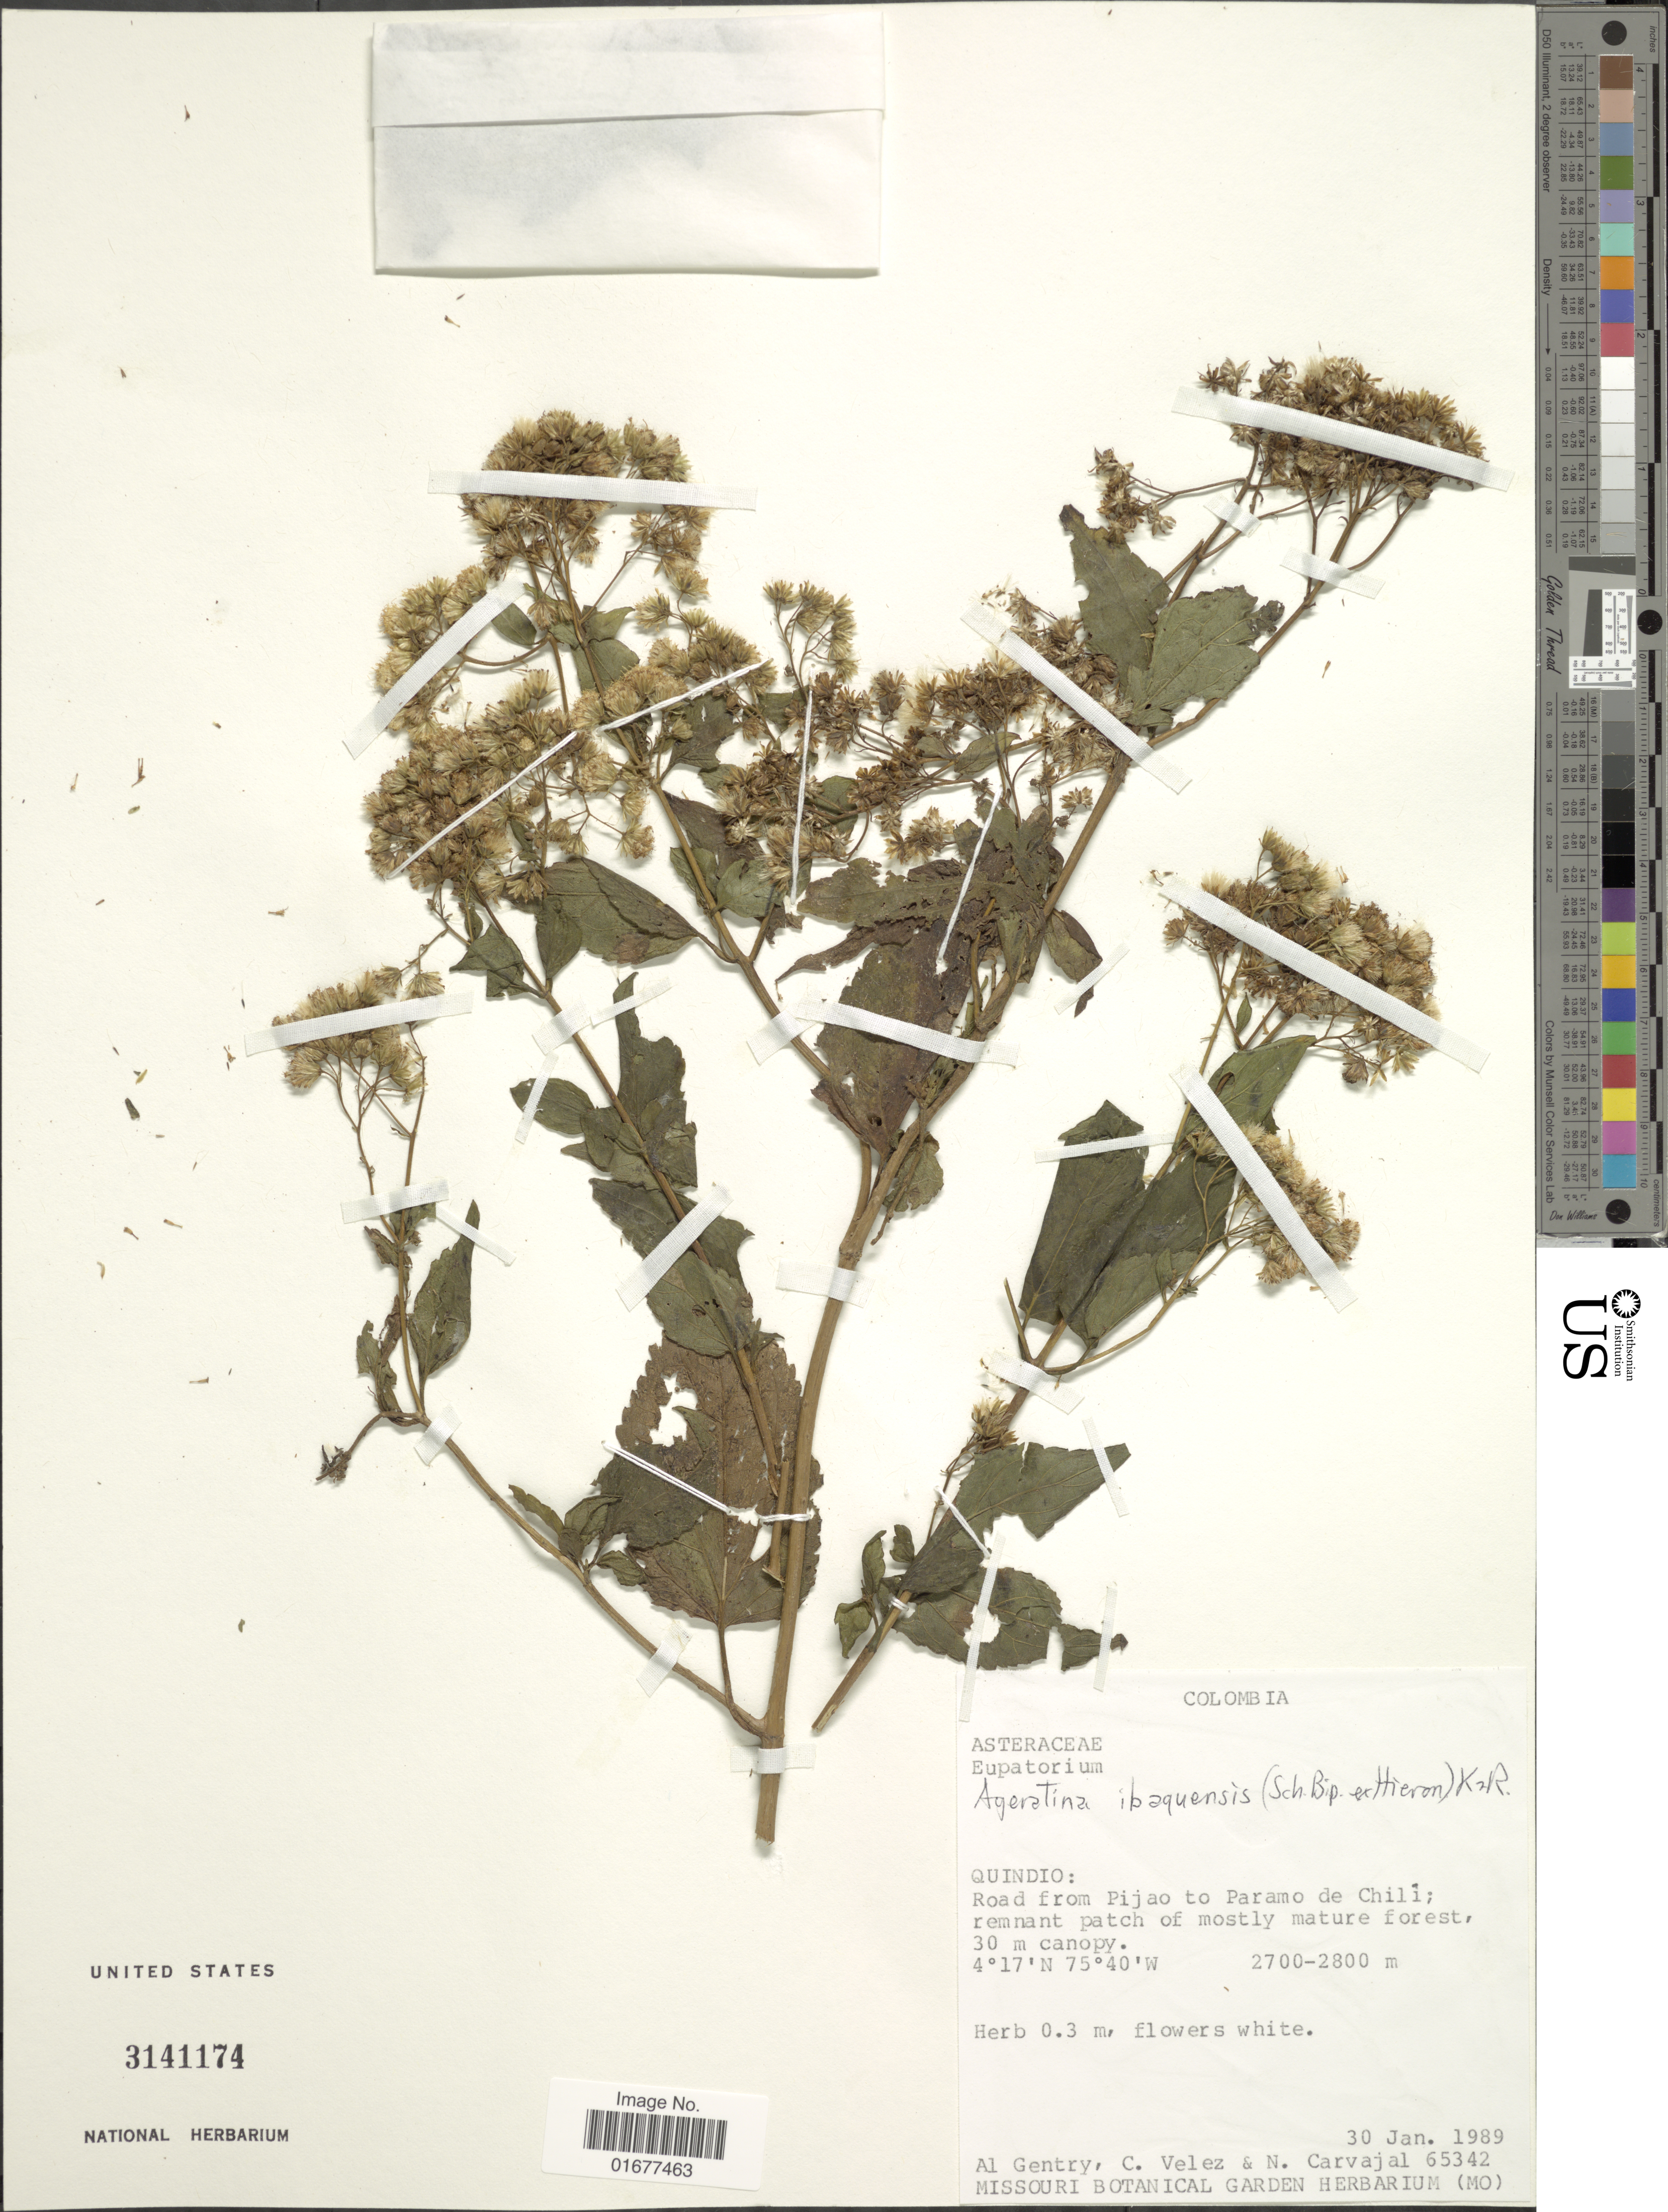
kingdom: Plantae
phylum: Tracheophyta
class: Magnoliopsida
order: Asterales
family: Asteraceae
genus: Ageratina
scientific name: Ageratina pichinchensis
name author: (Kunth) R.M. King & H. Rob.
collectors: A. H. Gentry, C. Velez & N. Carvajal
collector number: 65342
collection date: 1989-01-30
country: Colombia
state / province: Quindío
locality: Road from Pijao to Paramo de Chili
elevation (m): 2700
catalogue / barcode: US 3141174